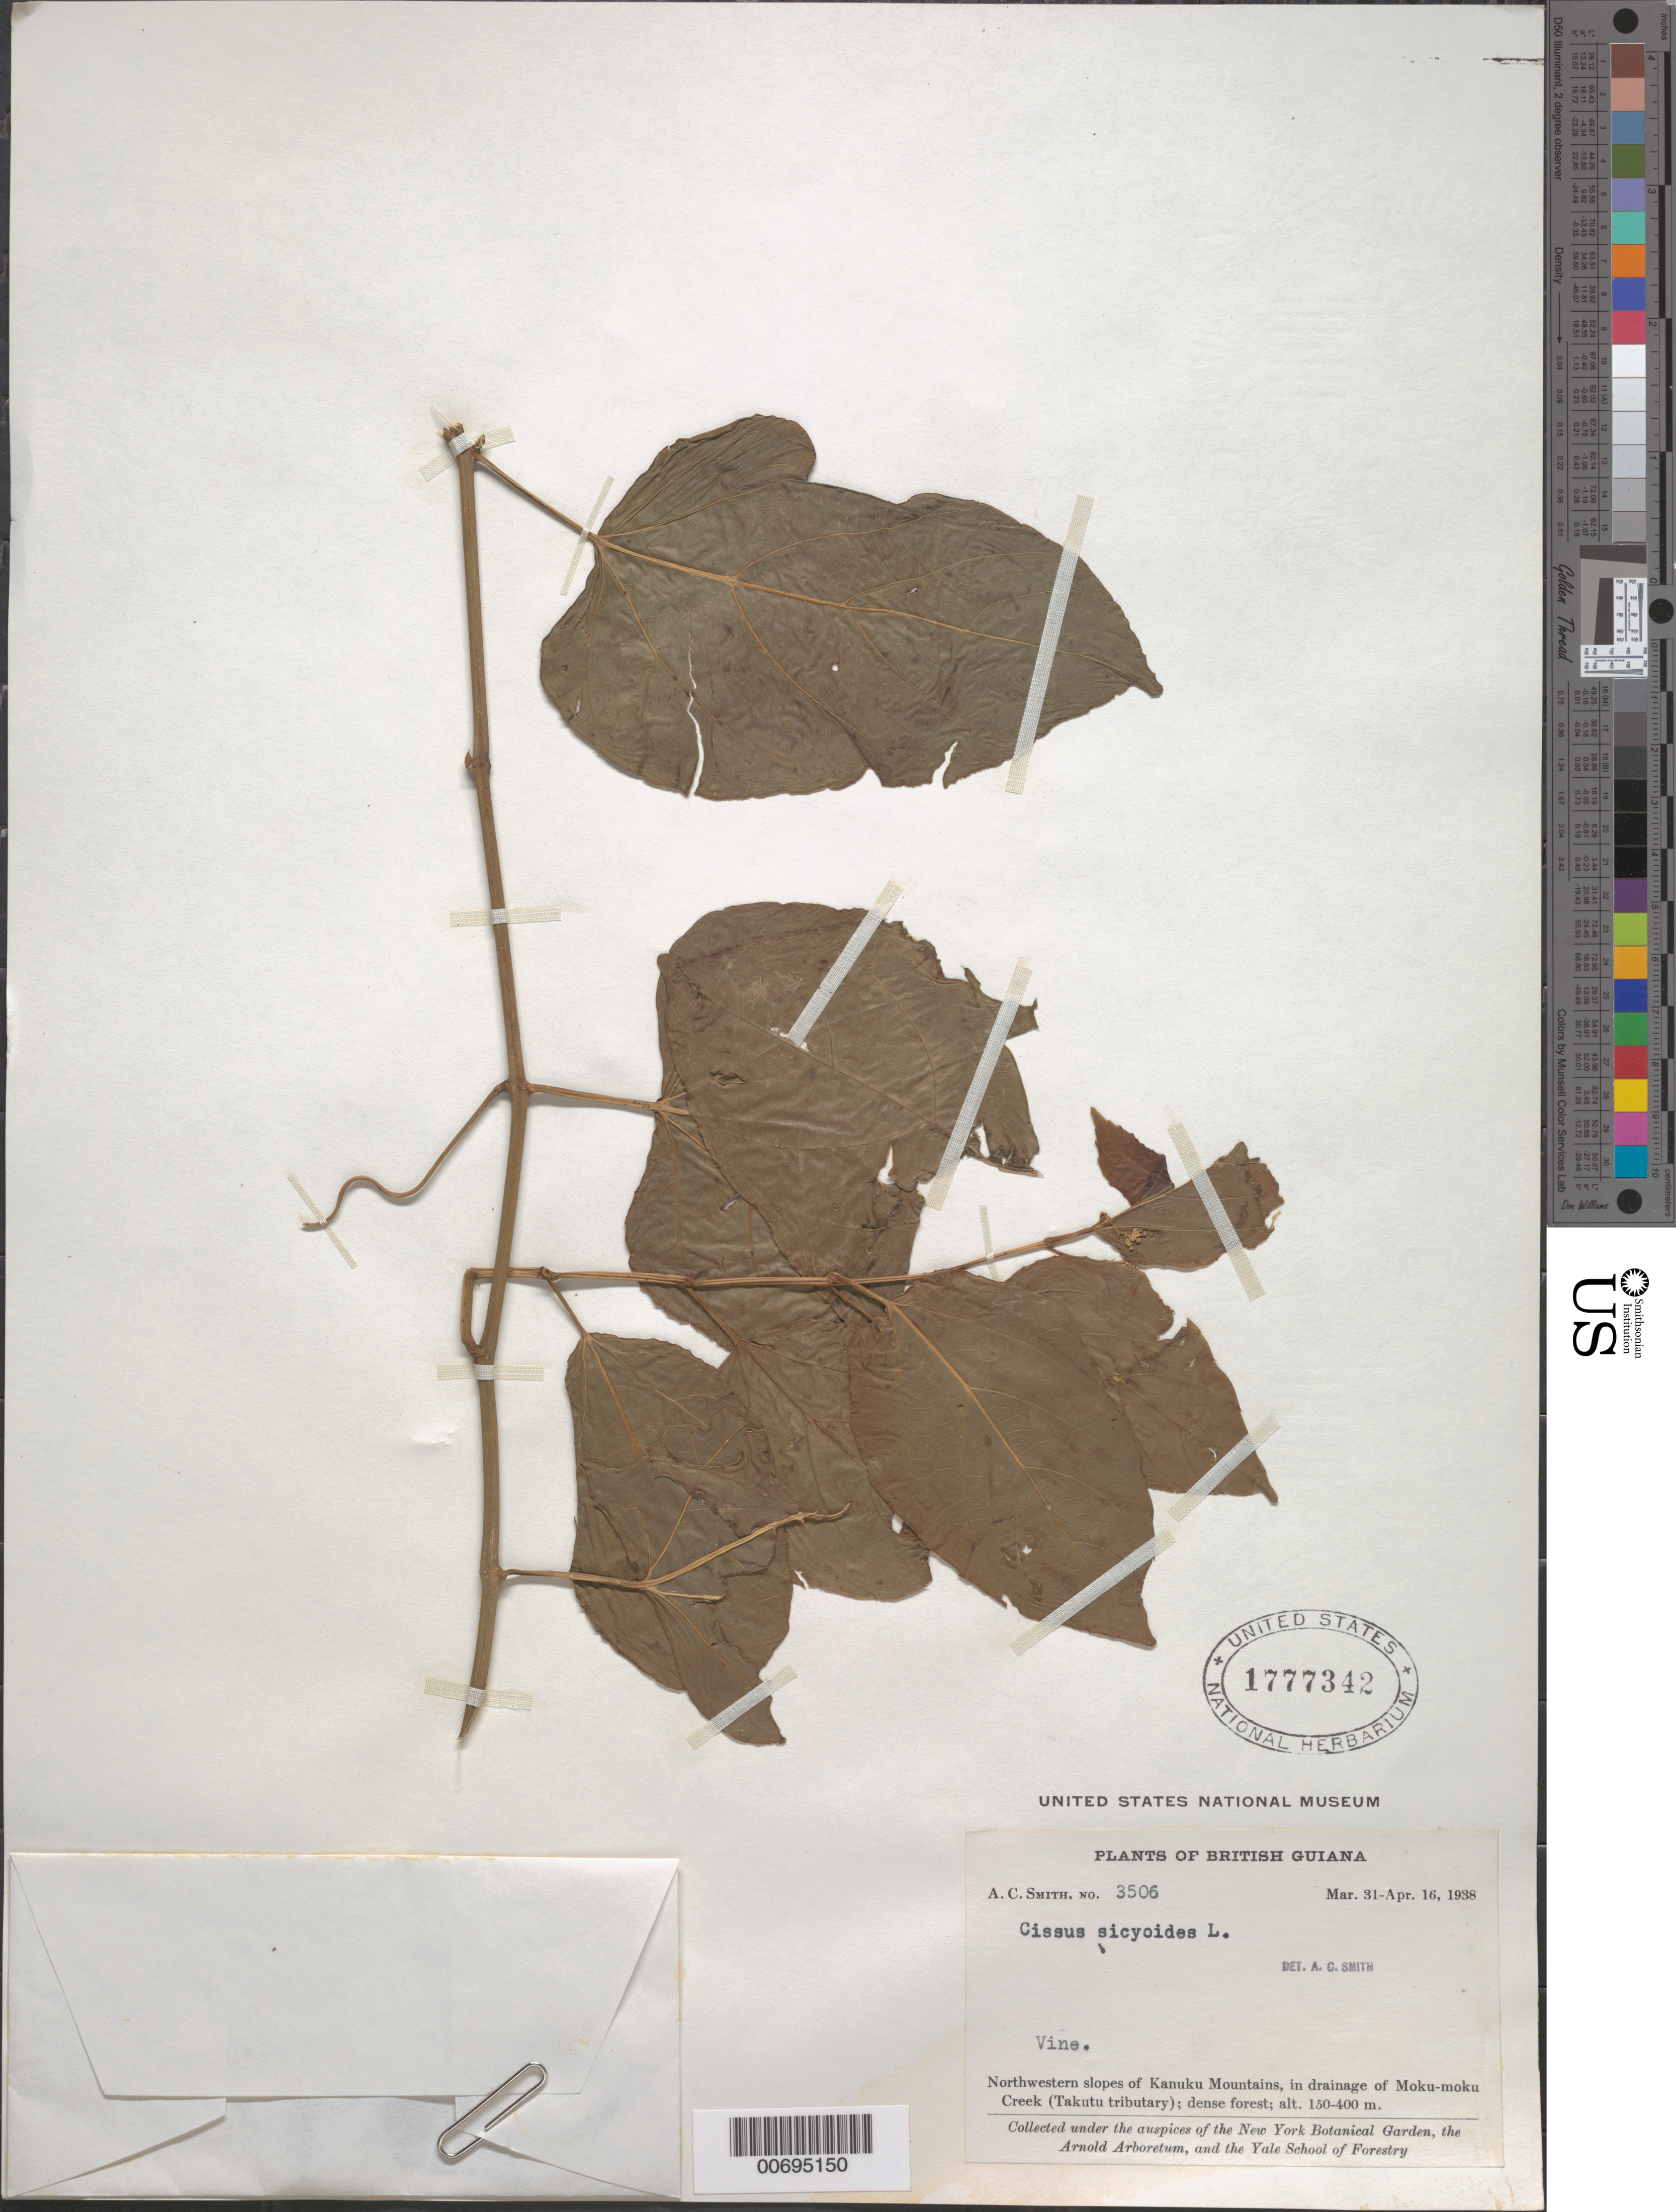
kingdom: Plantae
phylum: Tracheophyta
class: Magnoliopsida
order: Vitales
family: Vitaceae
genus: Cissus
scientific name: Cissus verticillata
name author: (L.) Nicolson & C.E. Jarvis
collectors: A. C. Smith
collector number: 3506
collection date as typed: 31-Mar-38 to 16-Apr-38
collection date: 1938-03-31/1938-04-16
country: Guyana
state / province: U. Takutu-U. Essequibo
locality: Kanuku Mts., NW slopes, in drainage of Moku-moku Creek (Takutu tributary)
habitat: Dense forest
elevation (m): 150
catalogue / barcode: US 1777342